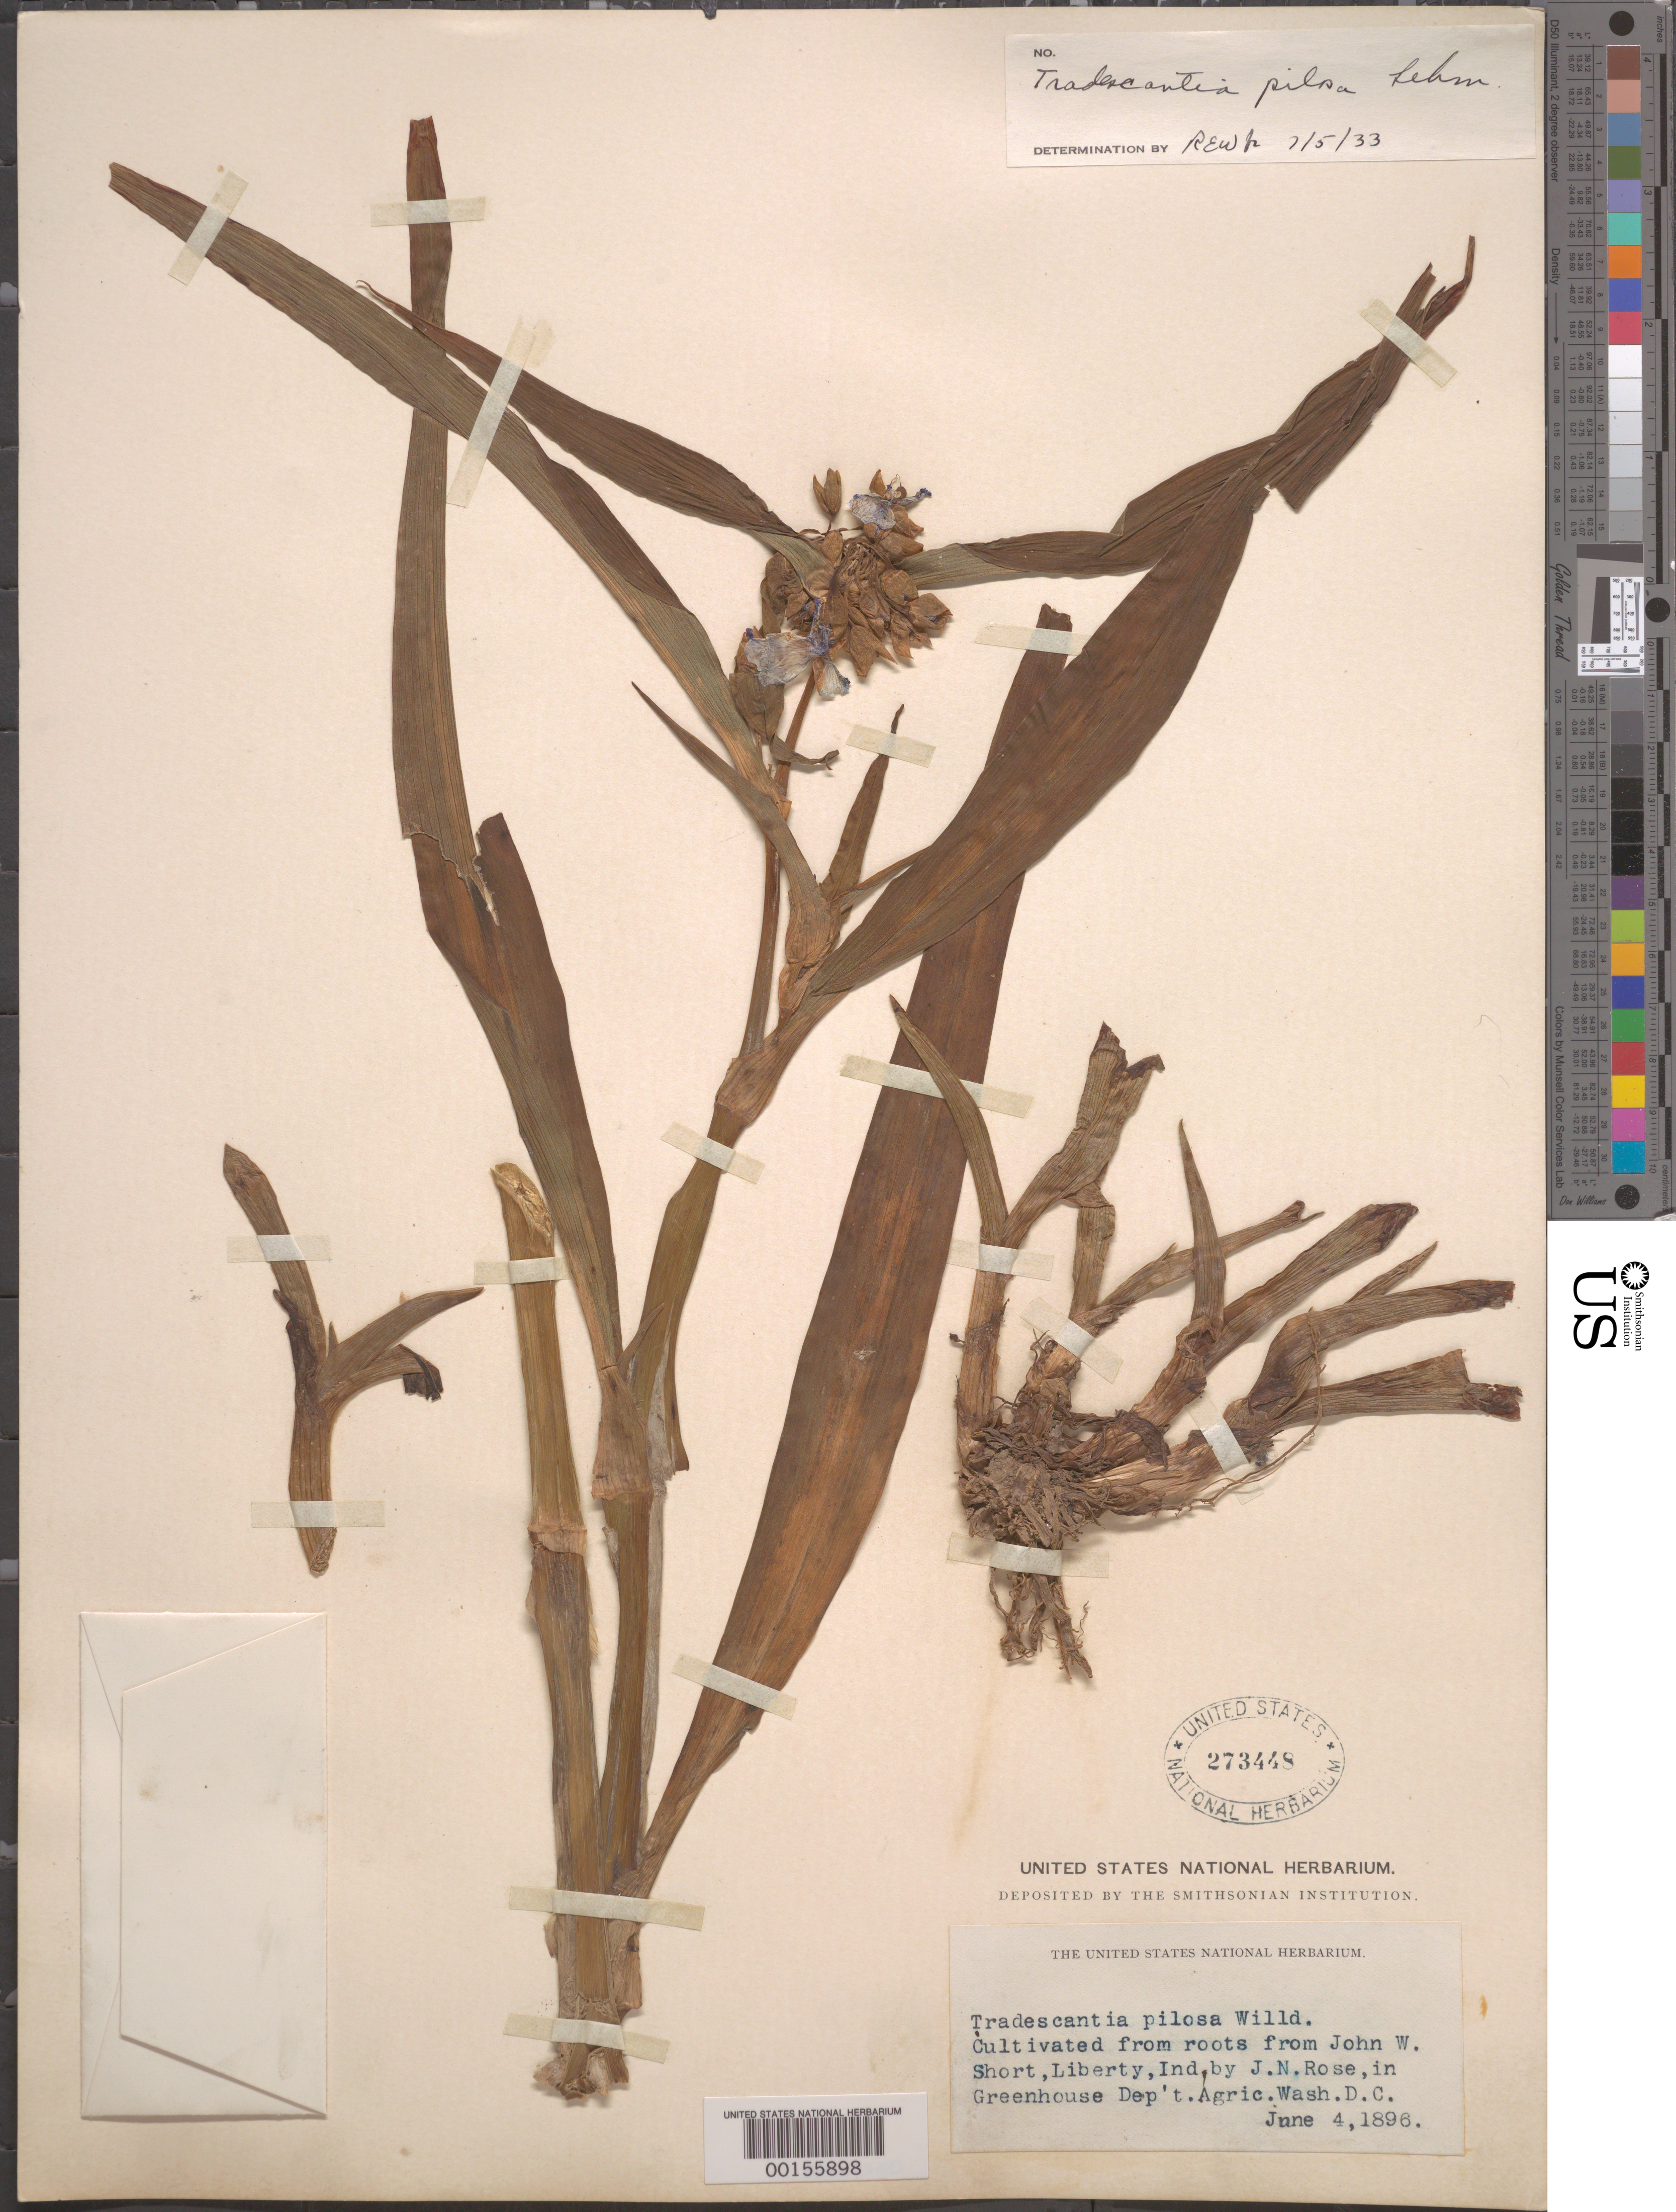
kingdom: Plantae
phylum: Tracheophyta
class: Liliopsida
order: Commelinales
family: Commelinaceae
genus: Tradescantia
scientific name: Tradescantia subaspera var. subaspera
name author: Ker Gawl.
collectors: J. N. Rose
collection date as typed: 04 Jun 1896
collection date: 1896-06-04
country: United States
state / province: Indiana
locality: Liberty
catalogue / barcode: US 273448